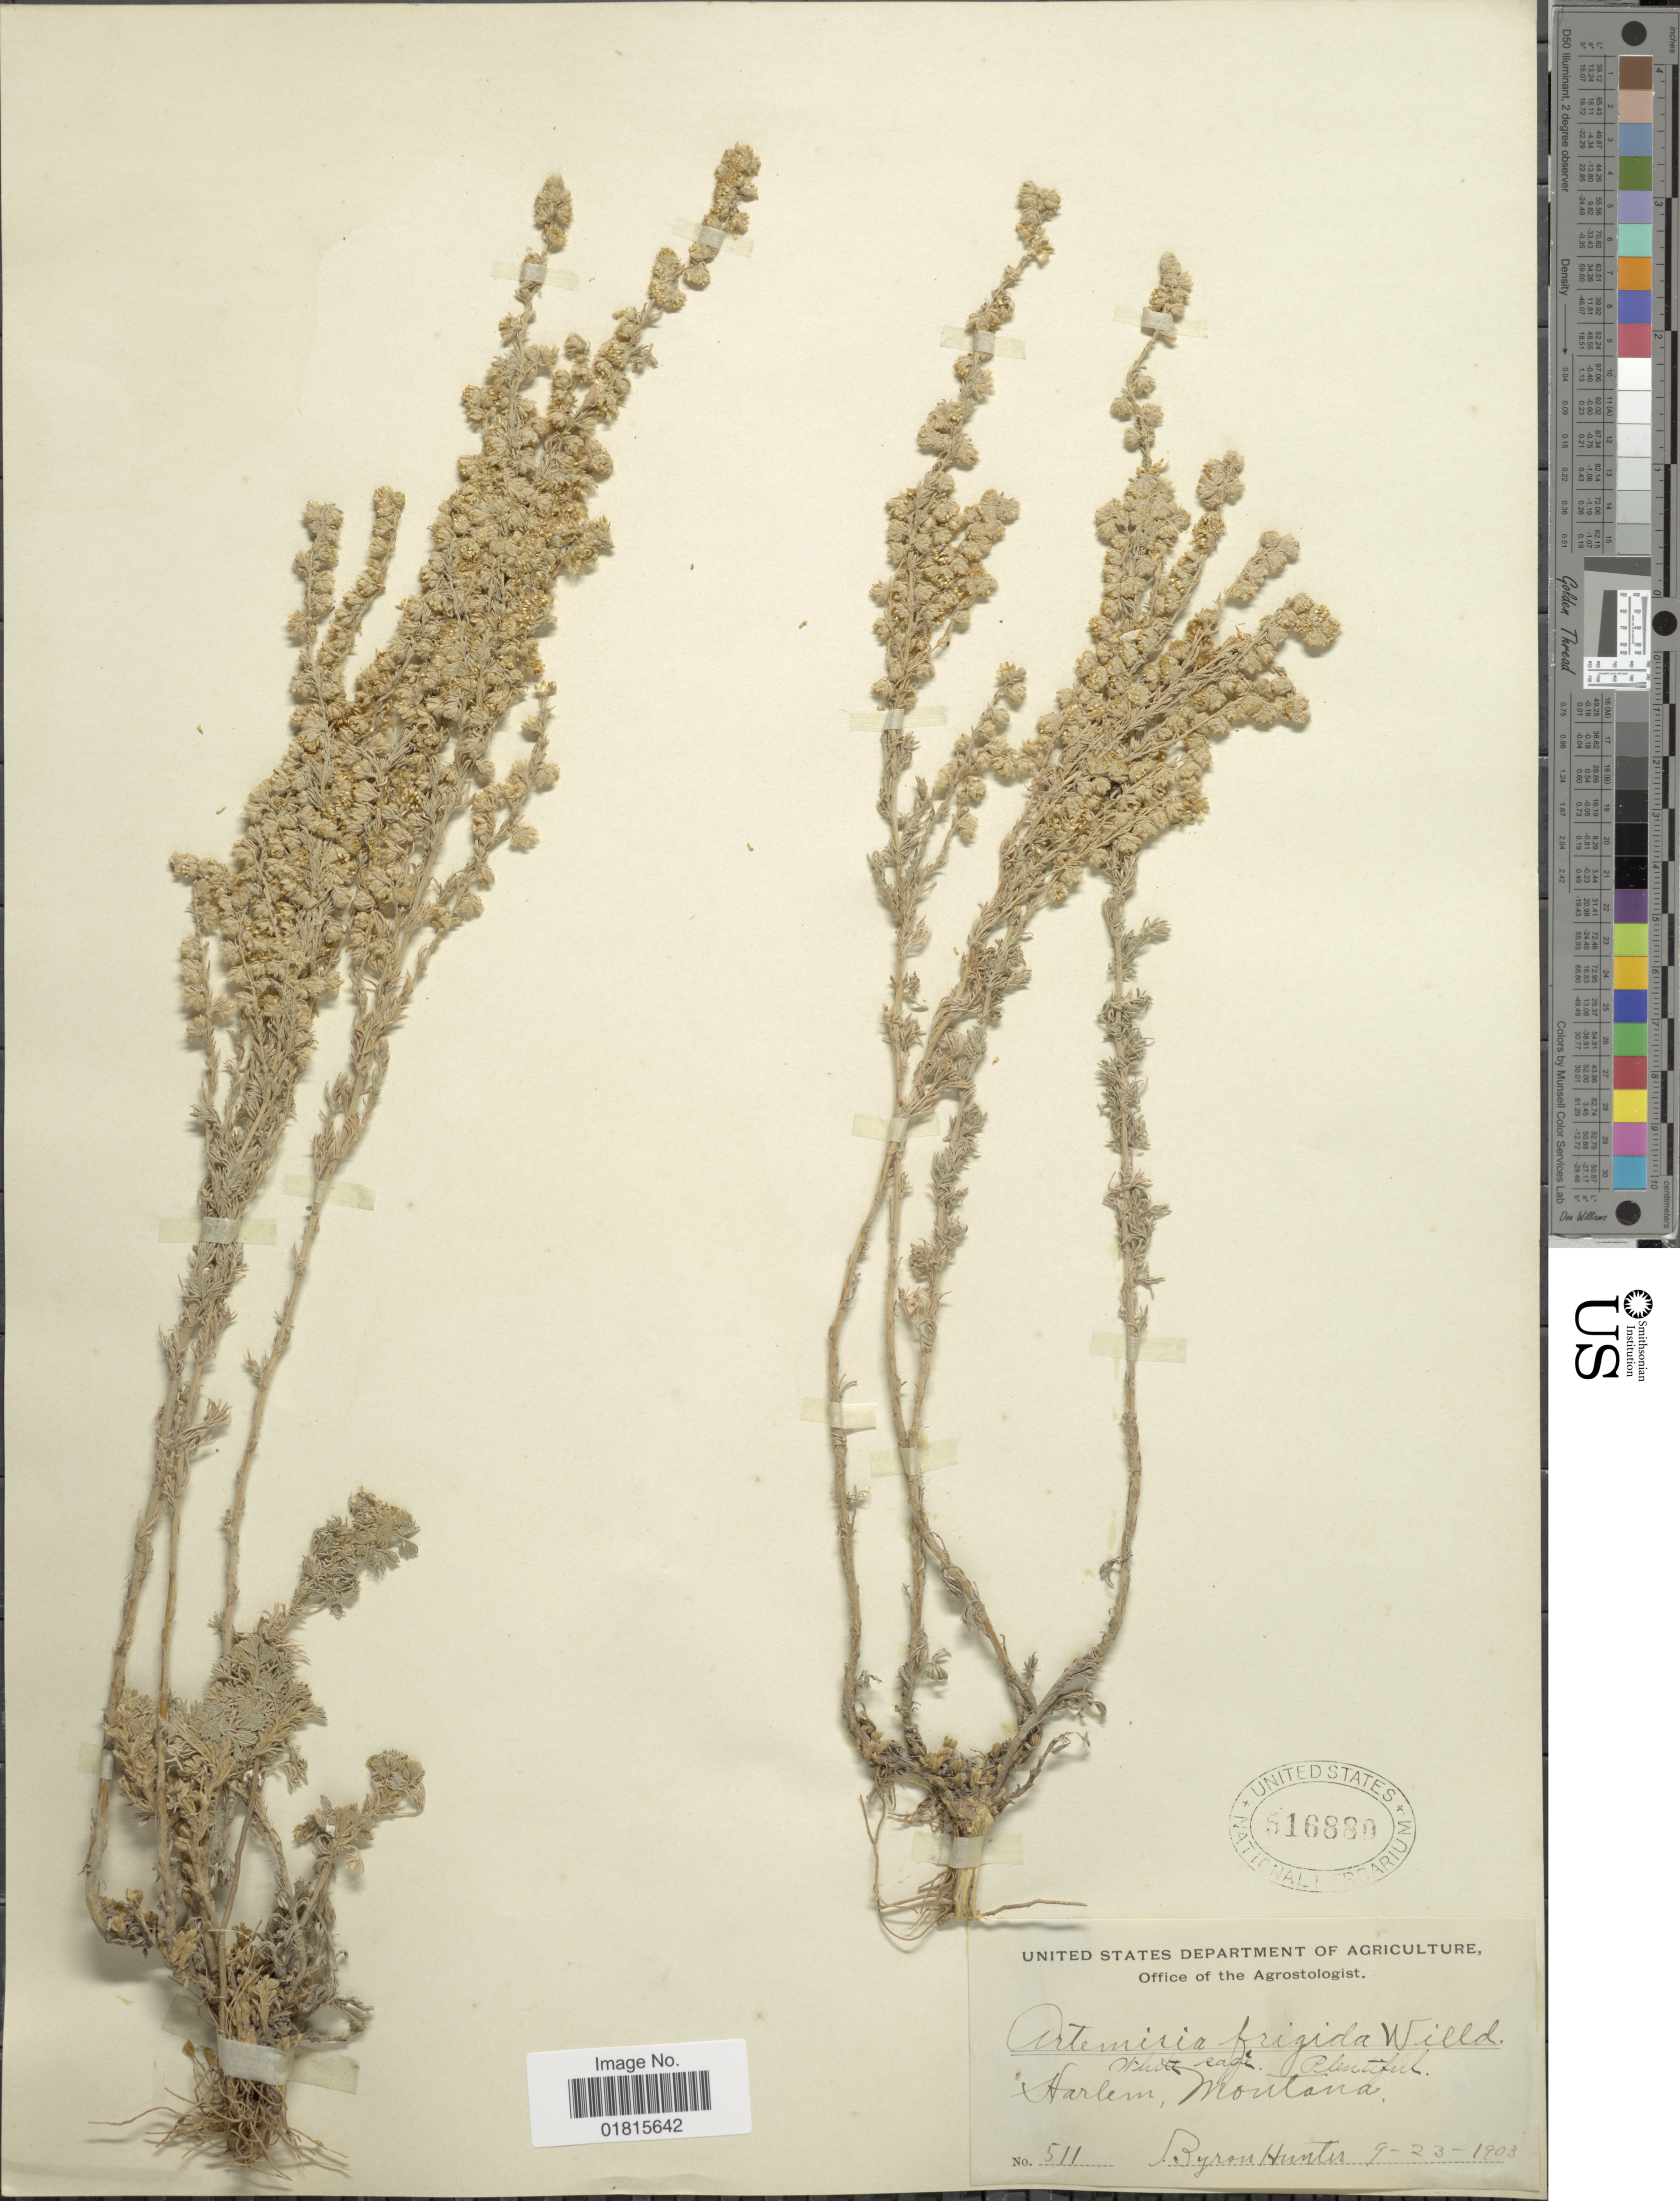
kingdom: Plantae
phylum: Tracheophyta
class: Magnoliopsida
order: Asterales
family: Asteraceae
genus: Artemisia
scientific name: Artemisia frigida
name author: Willd.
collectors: B. Hunter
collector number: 511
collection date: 1903-09-23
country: United States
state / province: Montana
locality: Harlem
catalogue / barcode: US 516880